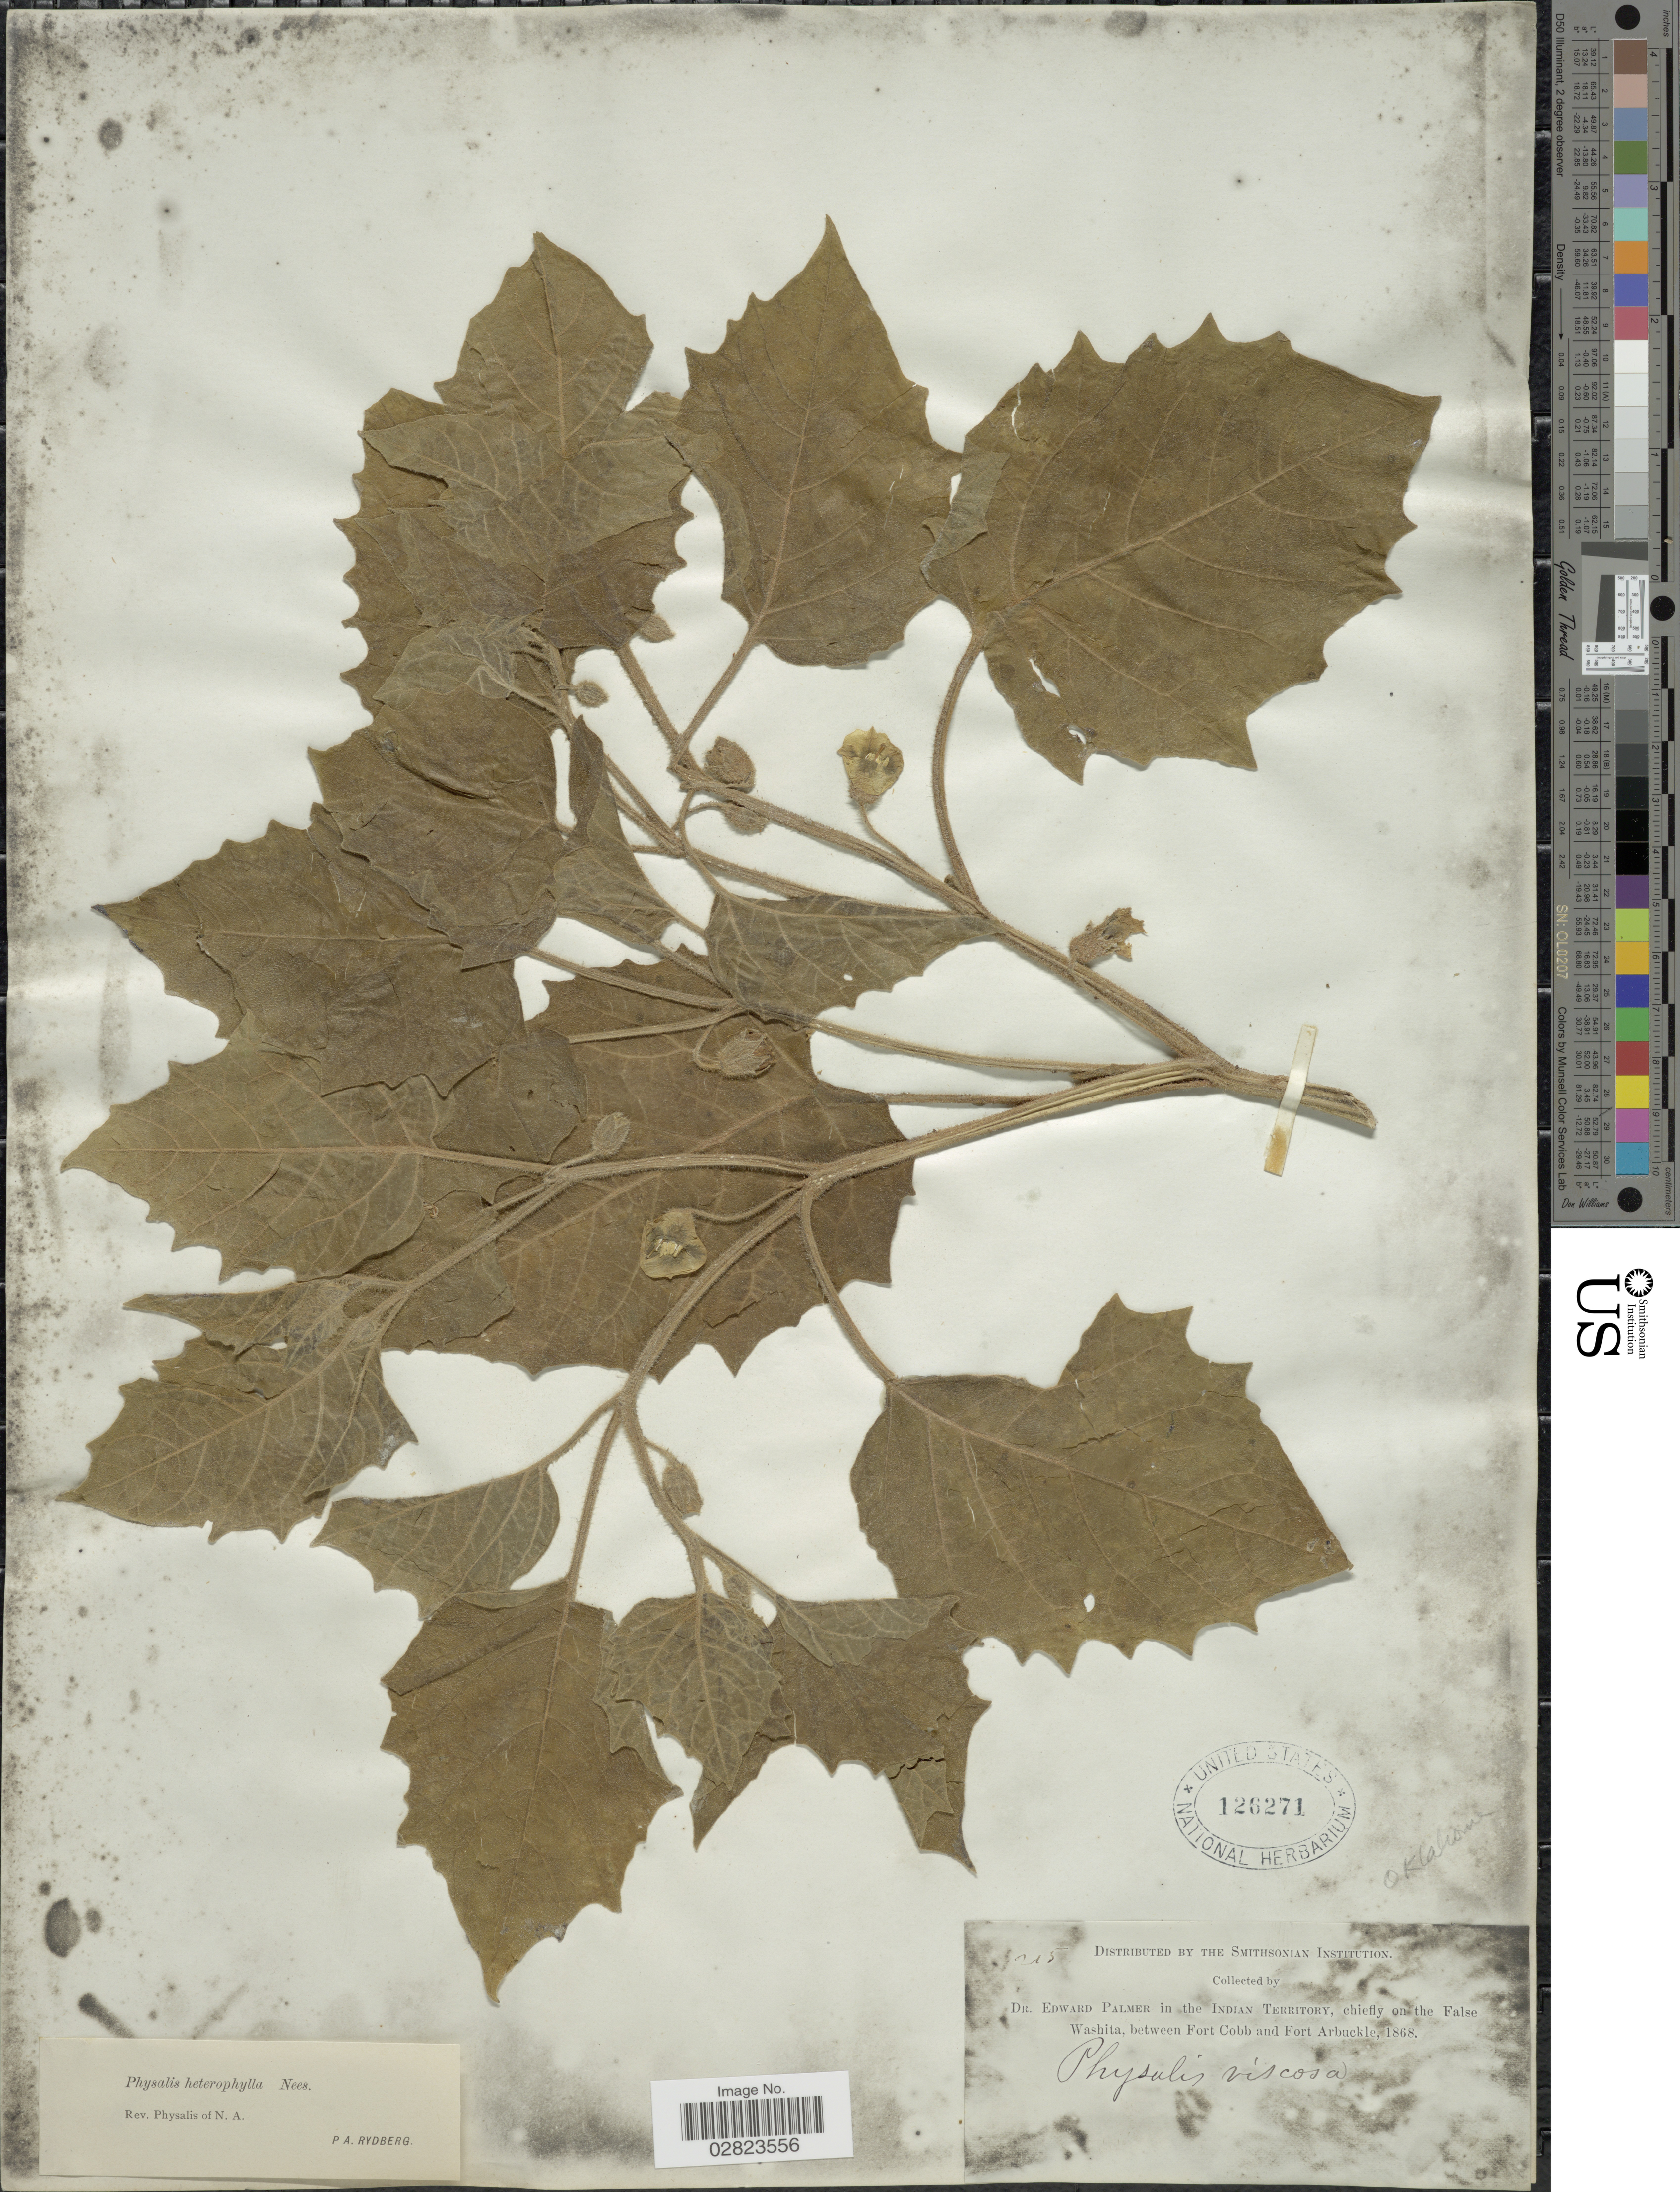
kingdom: Plantae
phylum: Tracheophyta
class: Magnoliopsida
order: Solanales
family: Solanaceae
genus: Physalis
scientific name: Physalis heterophylla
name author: Nees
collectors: E. Palmer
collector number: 215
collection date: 1868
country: United States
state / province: Oklahoma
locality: Indian Territory, chiefly on the False Washita, between Fort Cobb and Fort Arbuckle.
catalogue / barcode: US 126271